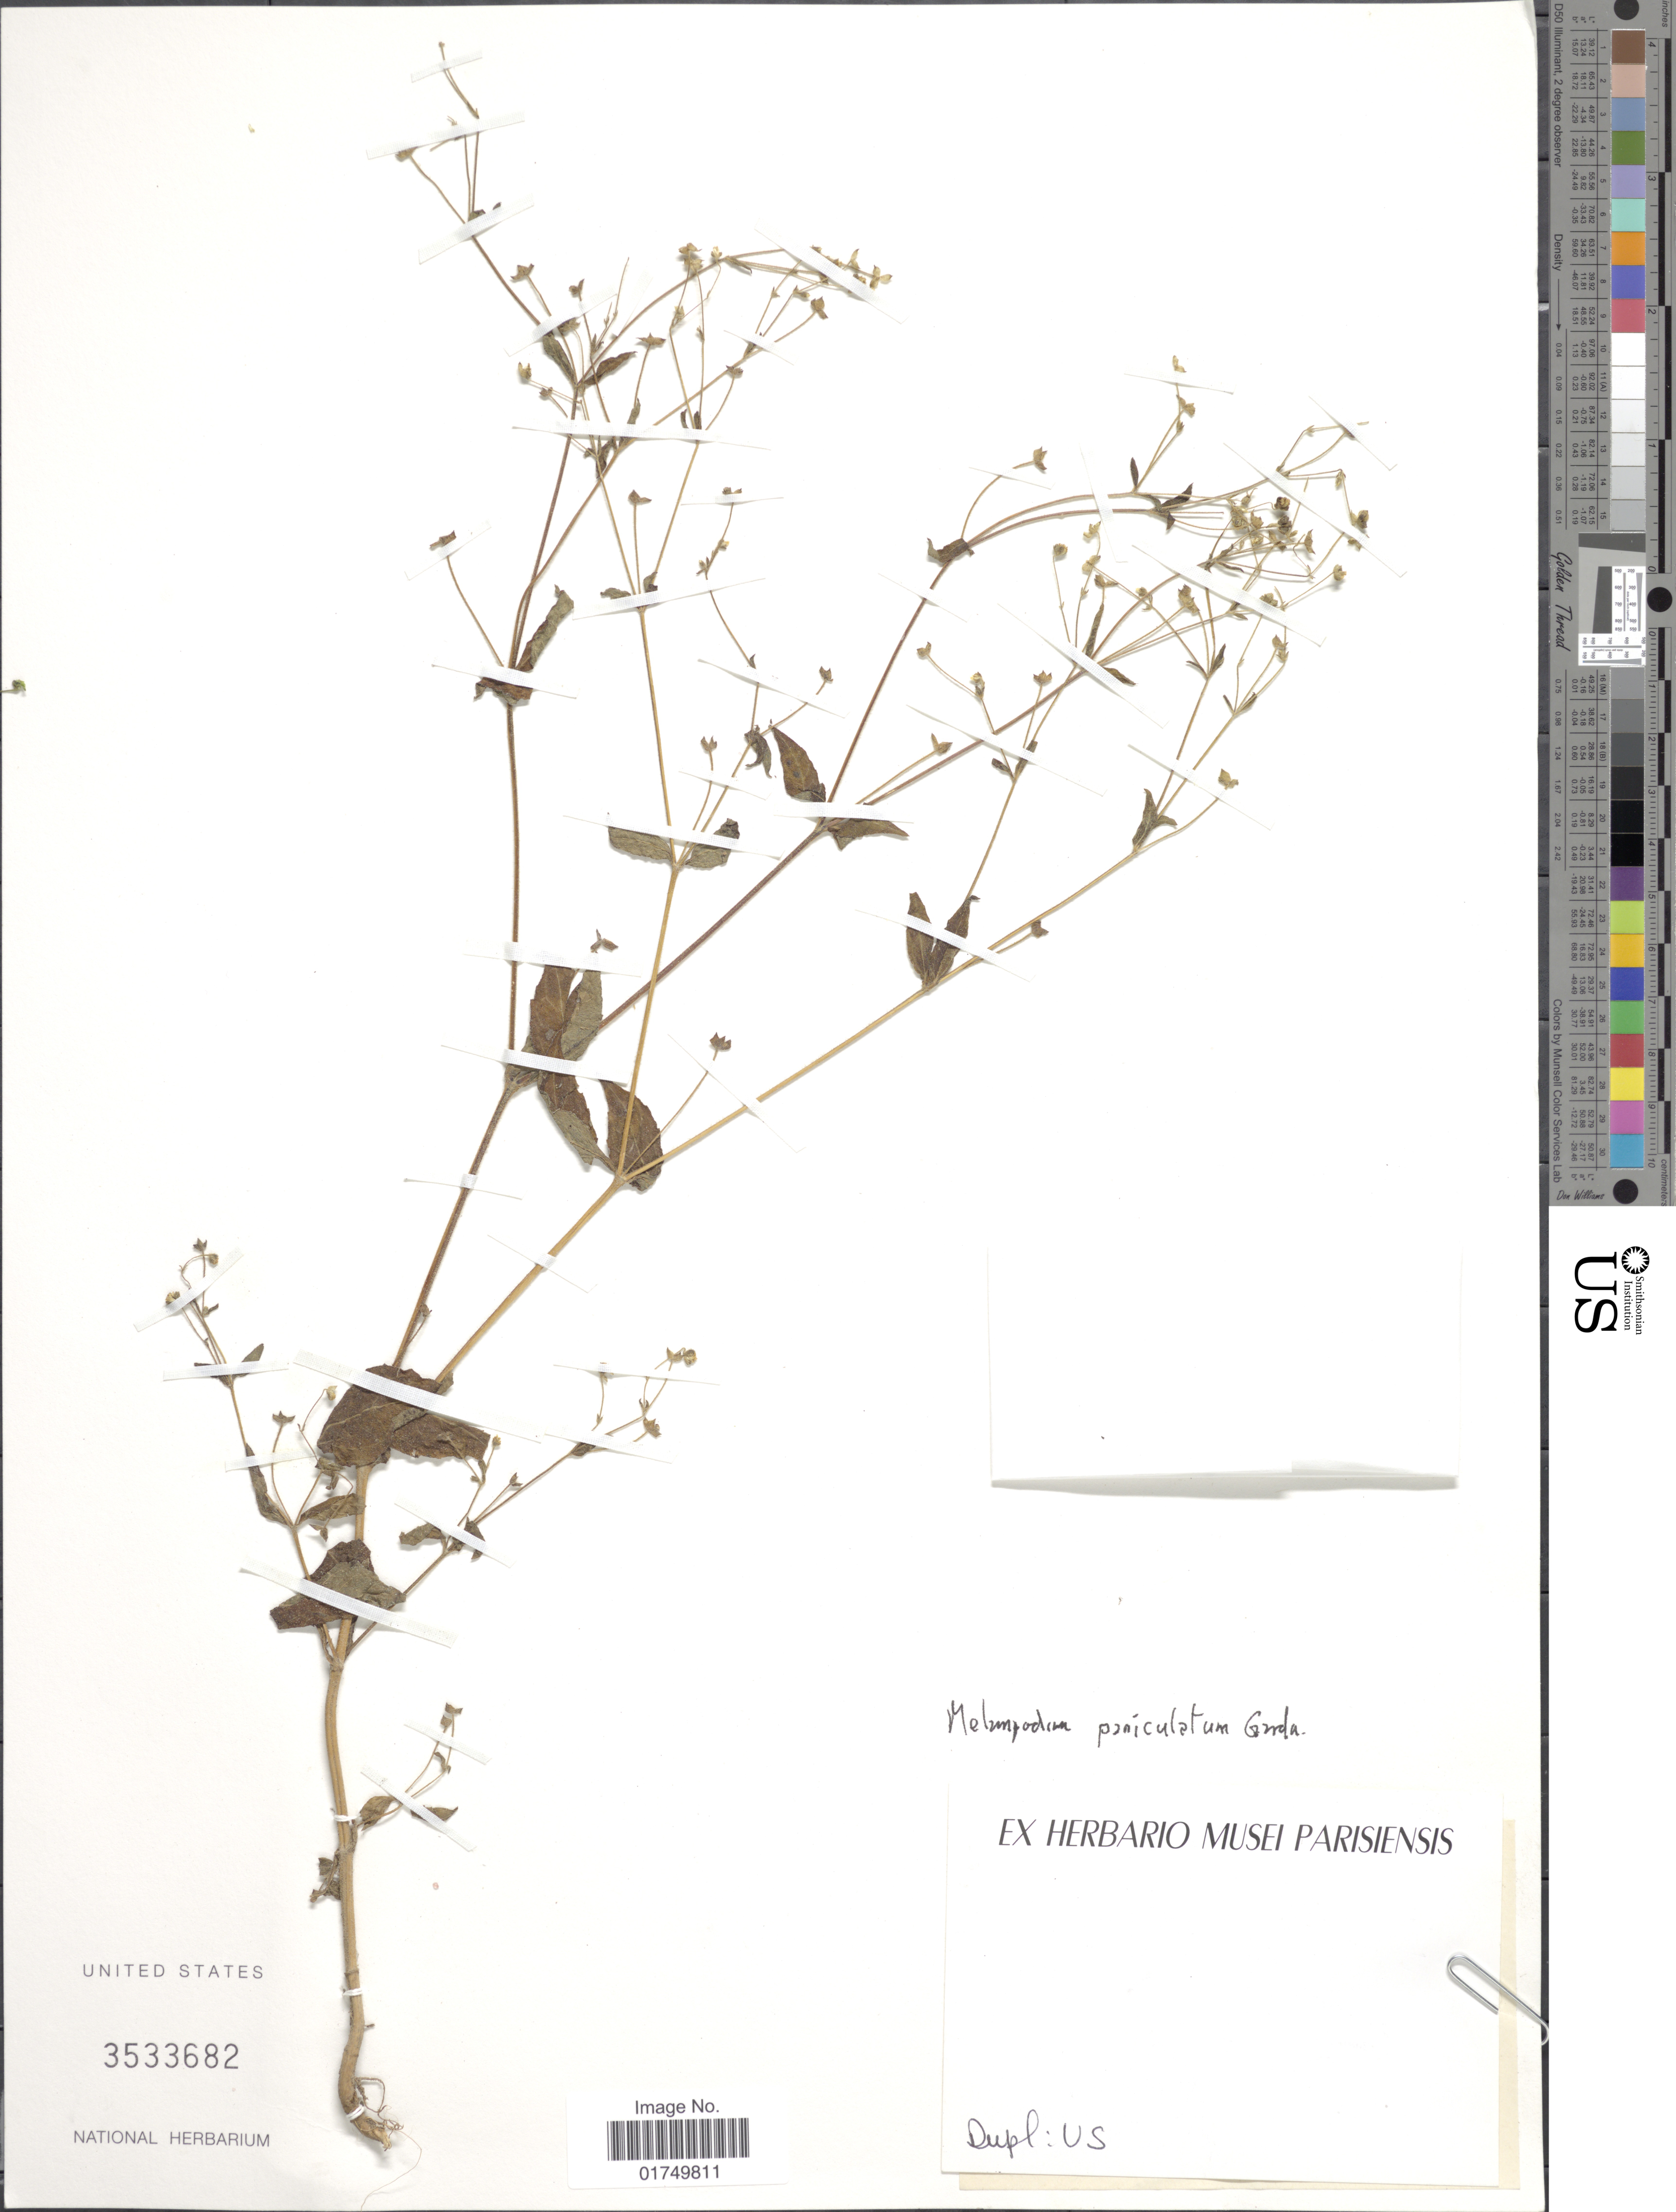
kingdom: Plantae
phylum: Tracheophyta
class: Magnoliopsida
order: Asterales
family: Asteraceae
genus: Melampodium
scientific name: Melampodium paniculatum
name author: Gardner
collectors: ex herb. Musei Parisiensis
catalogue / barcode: US 3533682